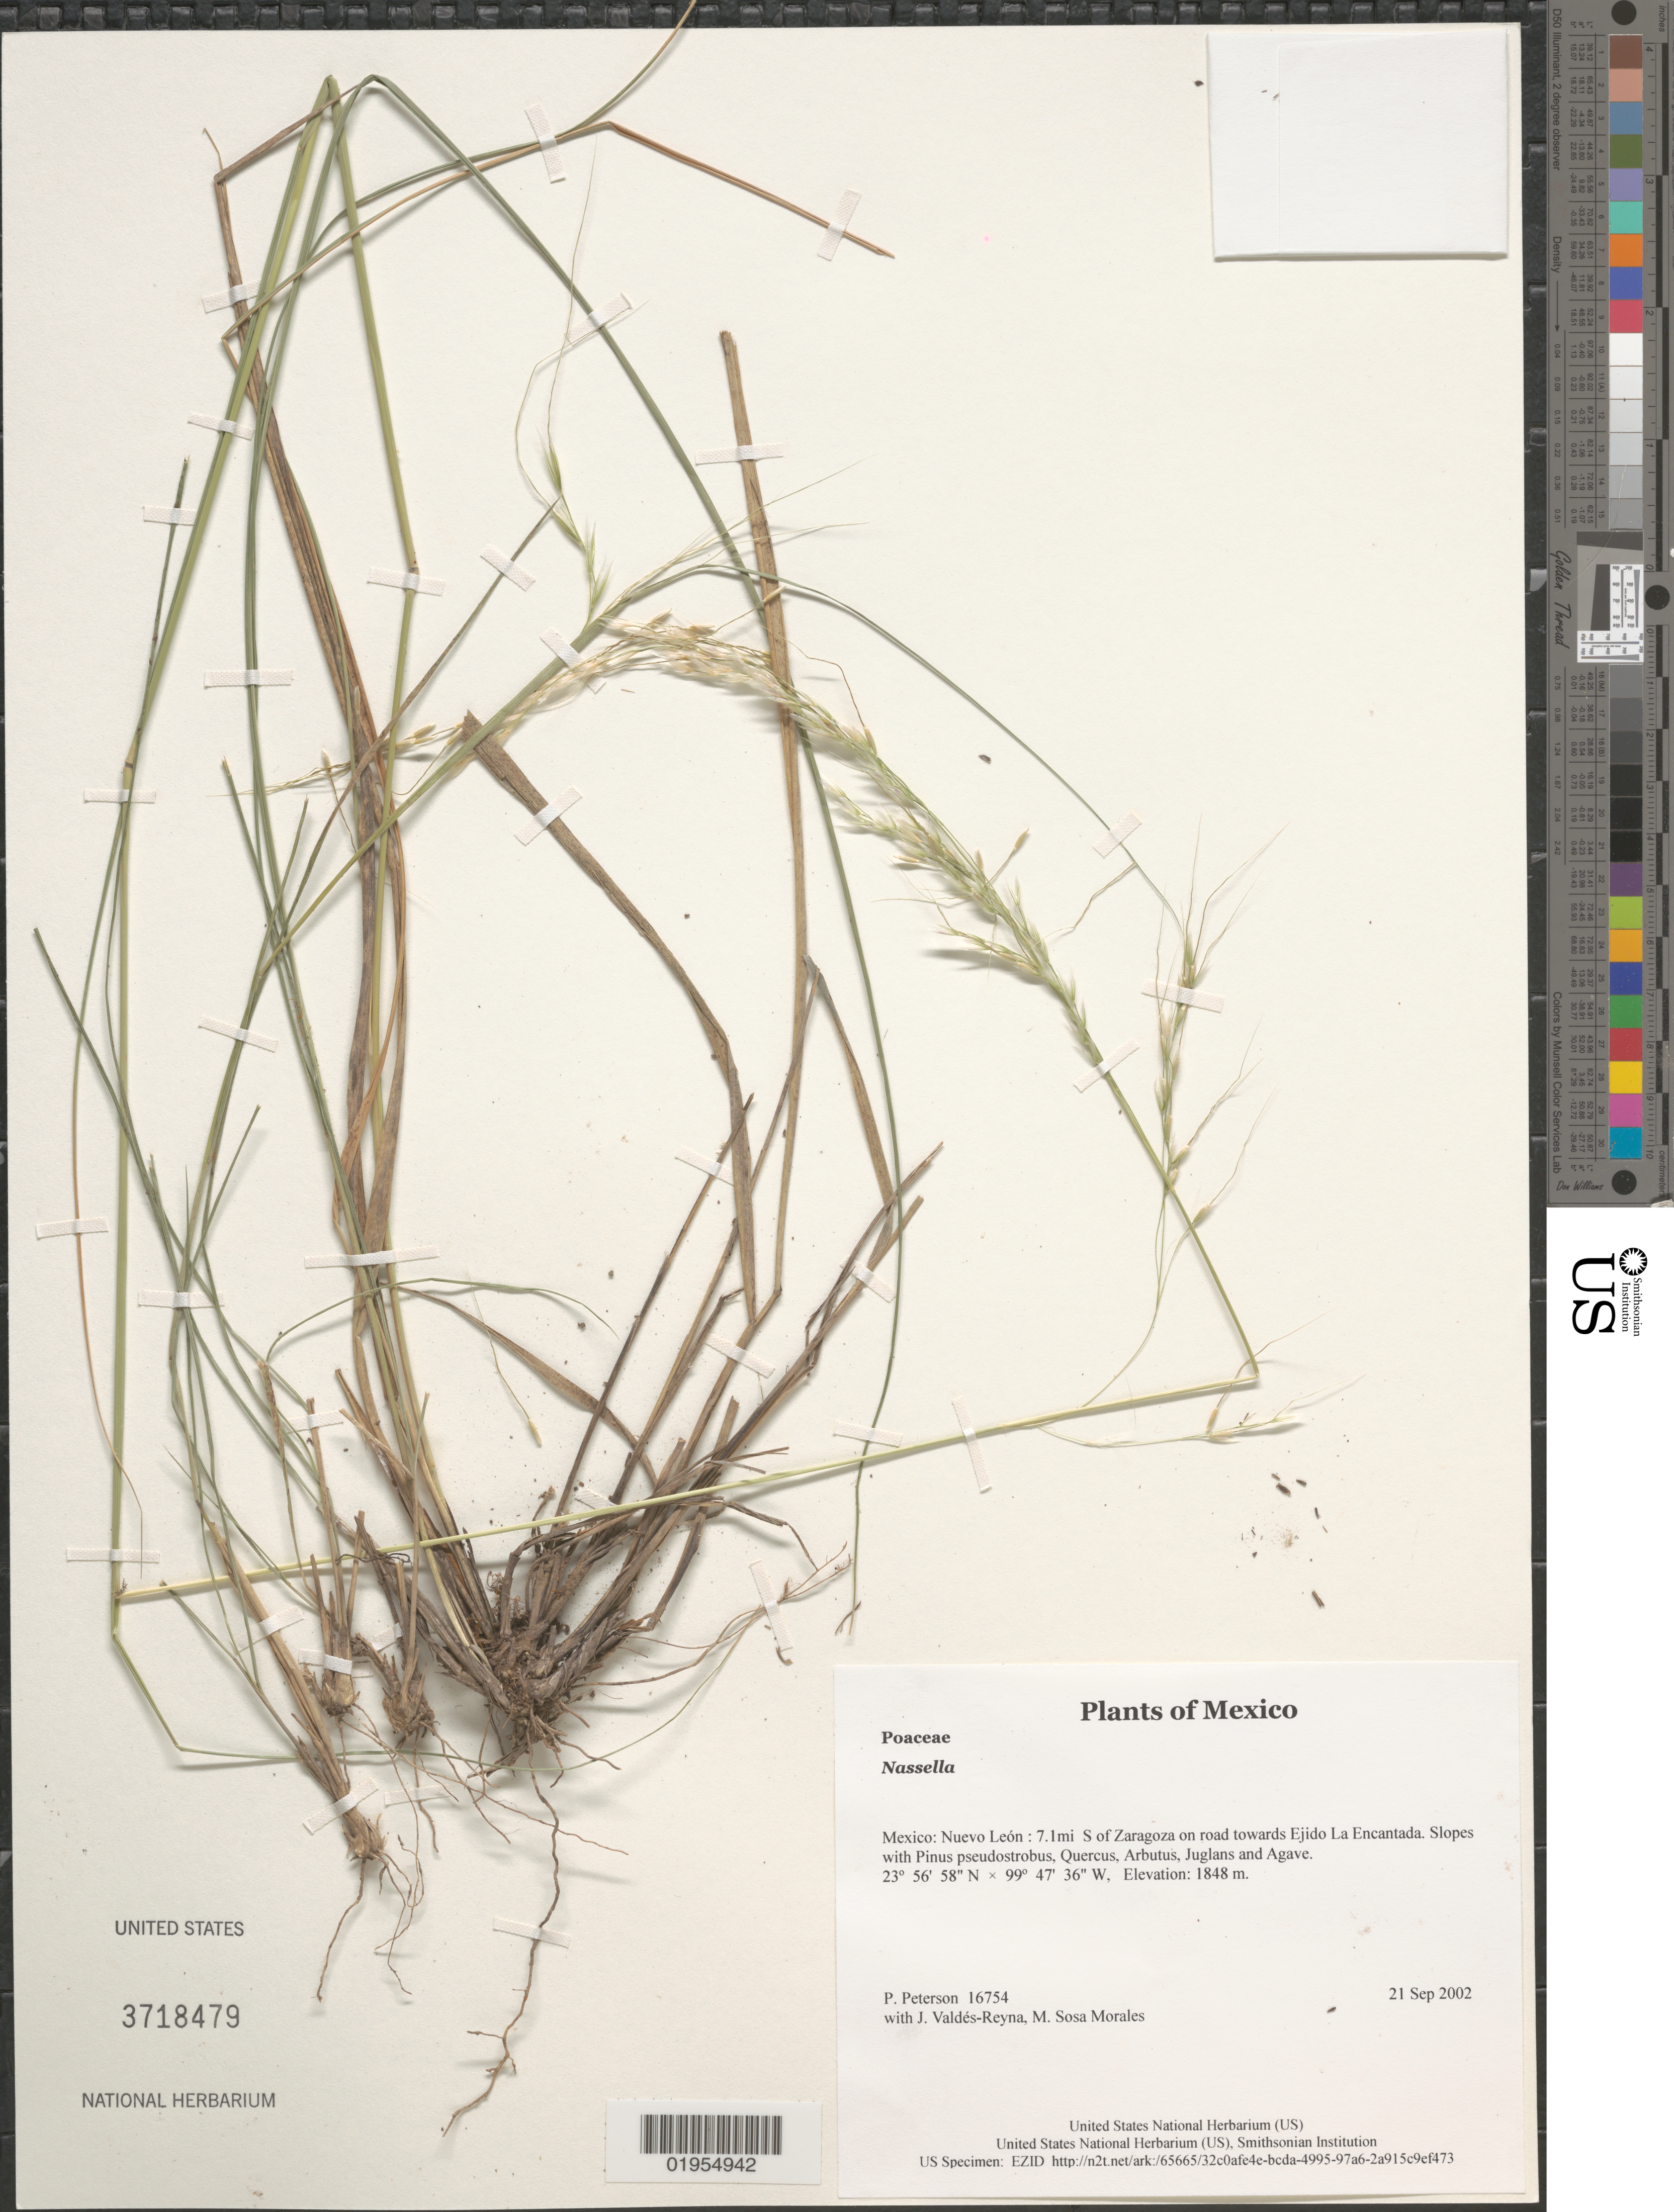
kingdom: Plantae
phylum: Tracheophyta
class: Liliopsida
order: Poales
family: Poaceae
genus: Nassella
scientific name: Nassella sp.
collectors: P. M. Peterson, J. Valdés-Reyna & M. Sosa Morales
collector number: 16754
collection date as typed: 21 Sep 2002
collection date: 2002-09-21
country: Mexico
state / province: Nuevo León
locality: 7.1 mi S of Zaragoza on road towards Ejido La Encantada. Slopes with Pinus pseudostrobus, Quercus, Arbutus, Juglans and Agave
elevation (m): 1848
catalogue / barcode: US 3718479